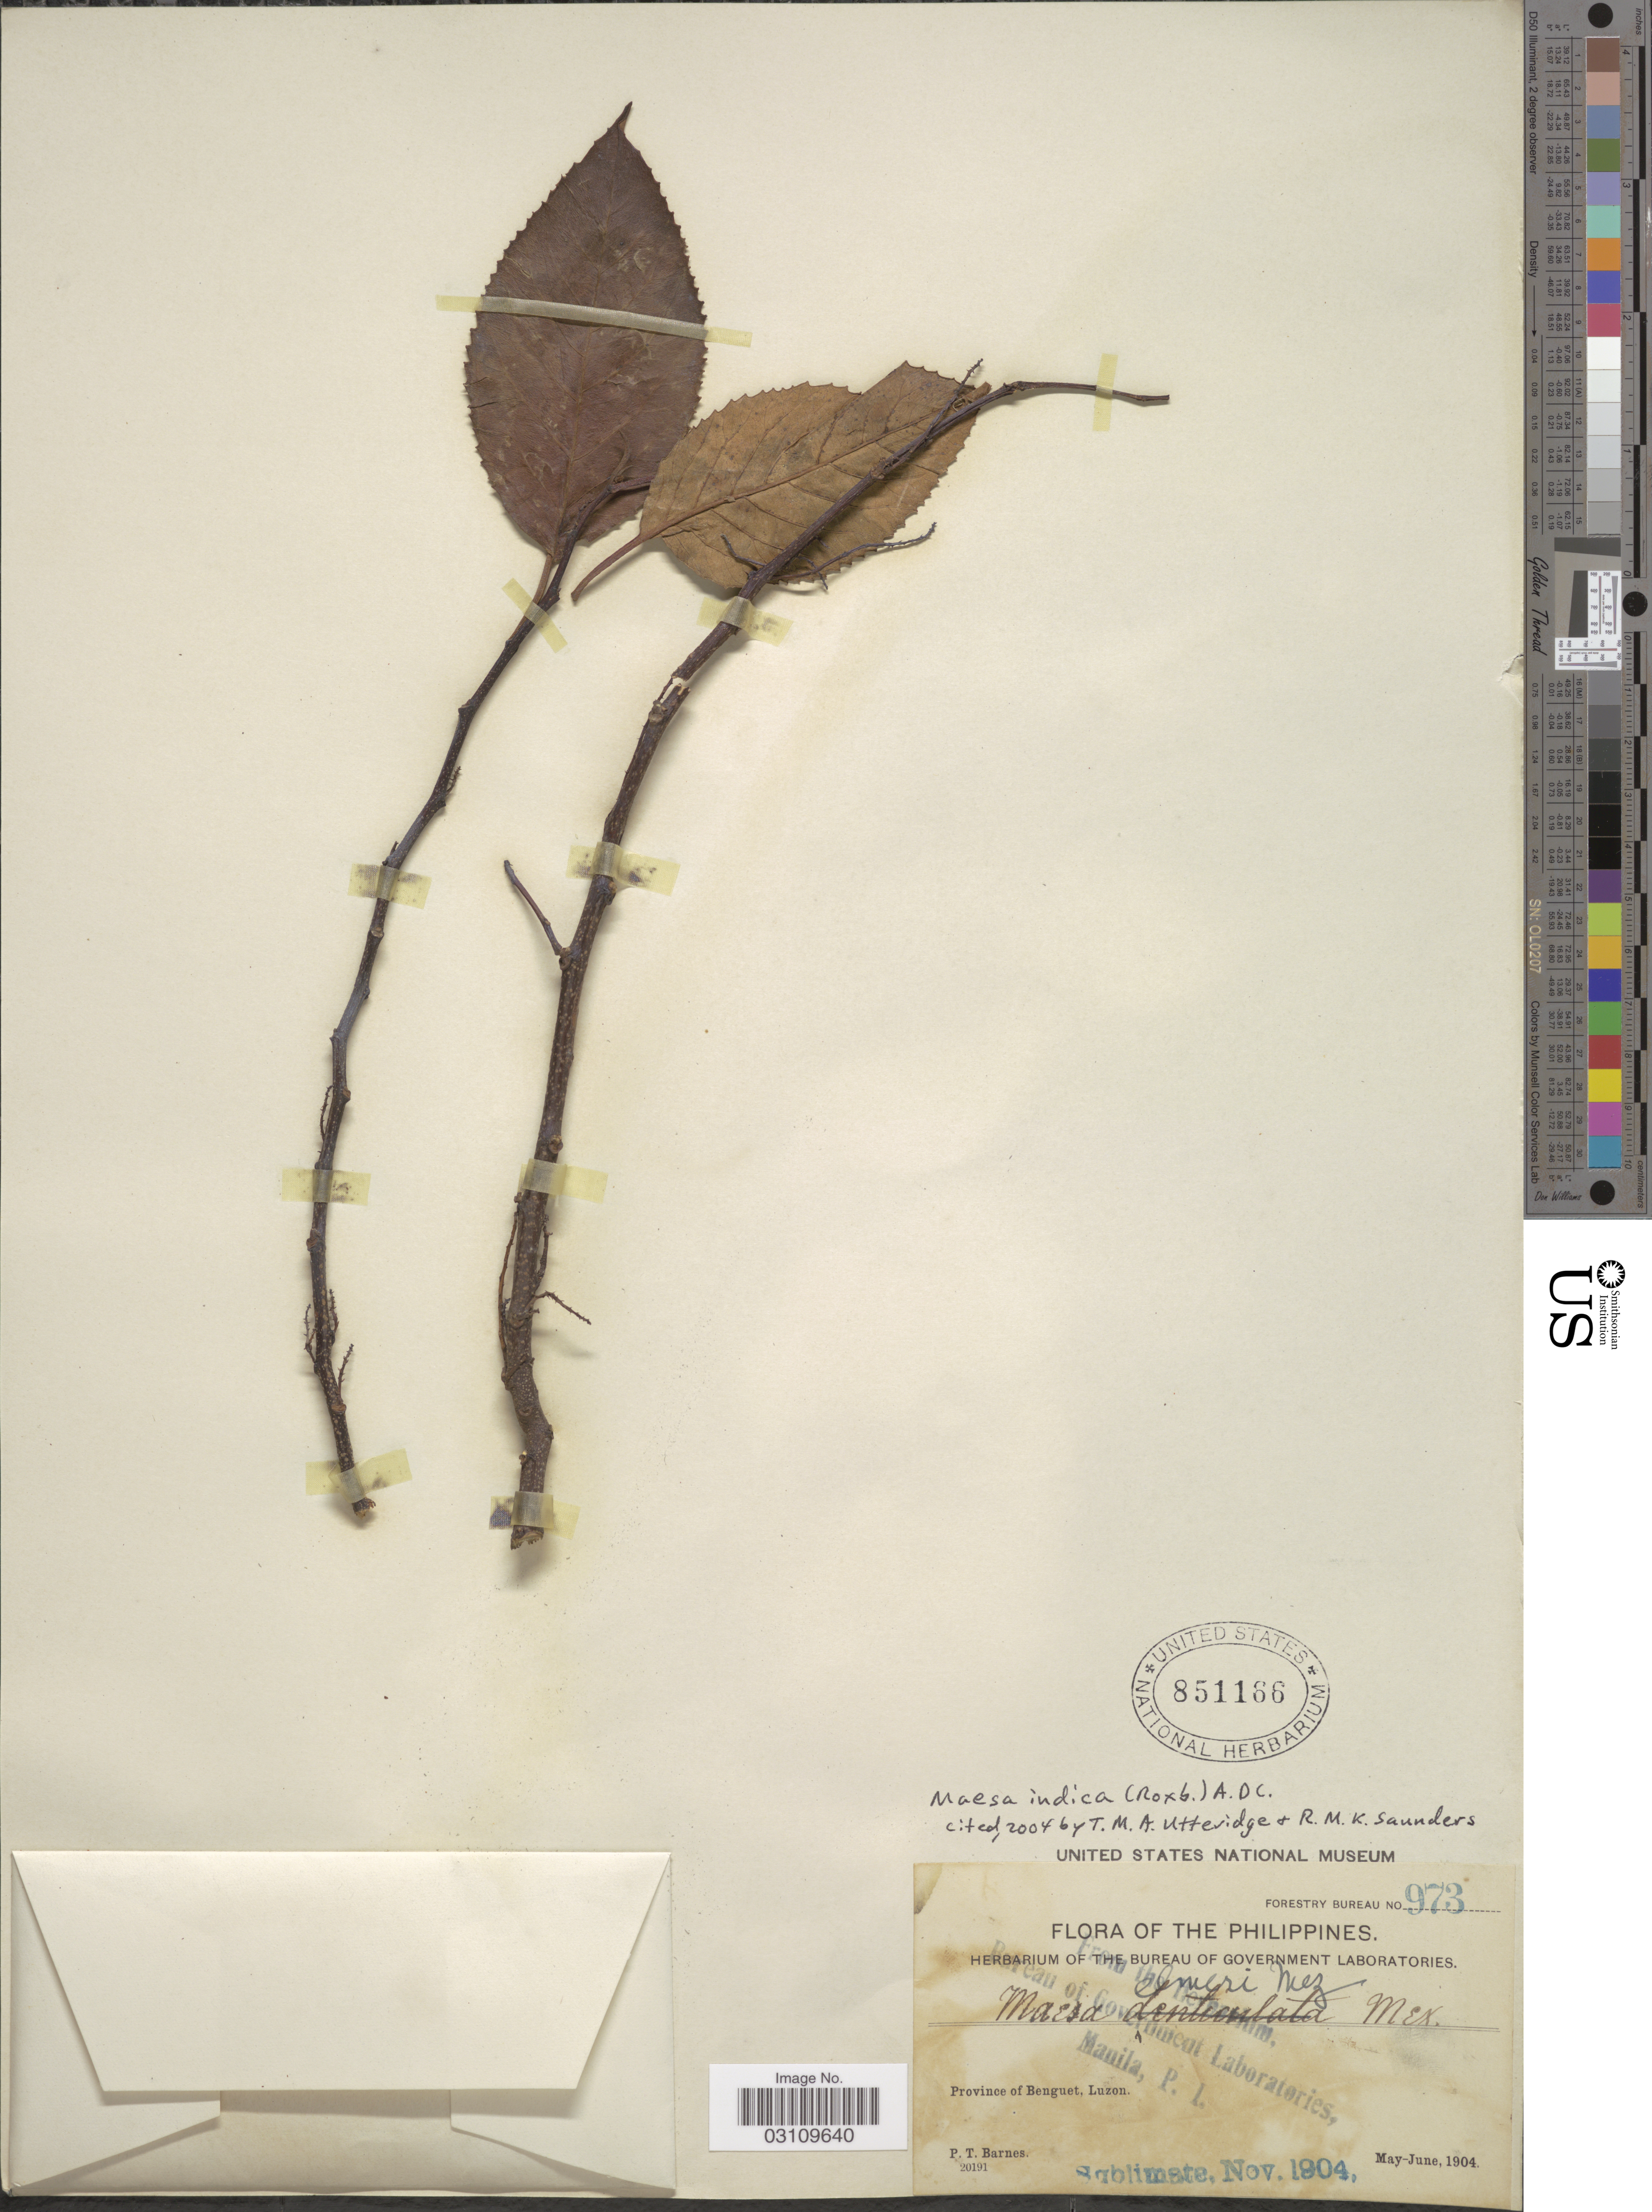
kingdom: Plantae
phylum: Tracheophyta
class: Magnoliopsida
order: Ericales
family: Primulaceae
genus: Maesa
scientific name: Maesa indica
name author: (Roxb.) A. DC.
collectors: P. Barnes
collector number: Forestry Bureau 973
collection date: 1904-05/1904-06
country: Philippines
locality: Province of Benguet, Luzon.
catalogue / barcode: US 851166